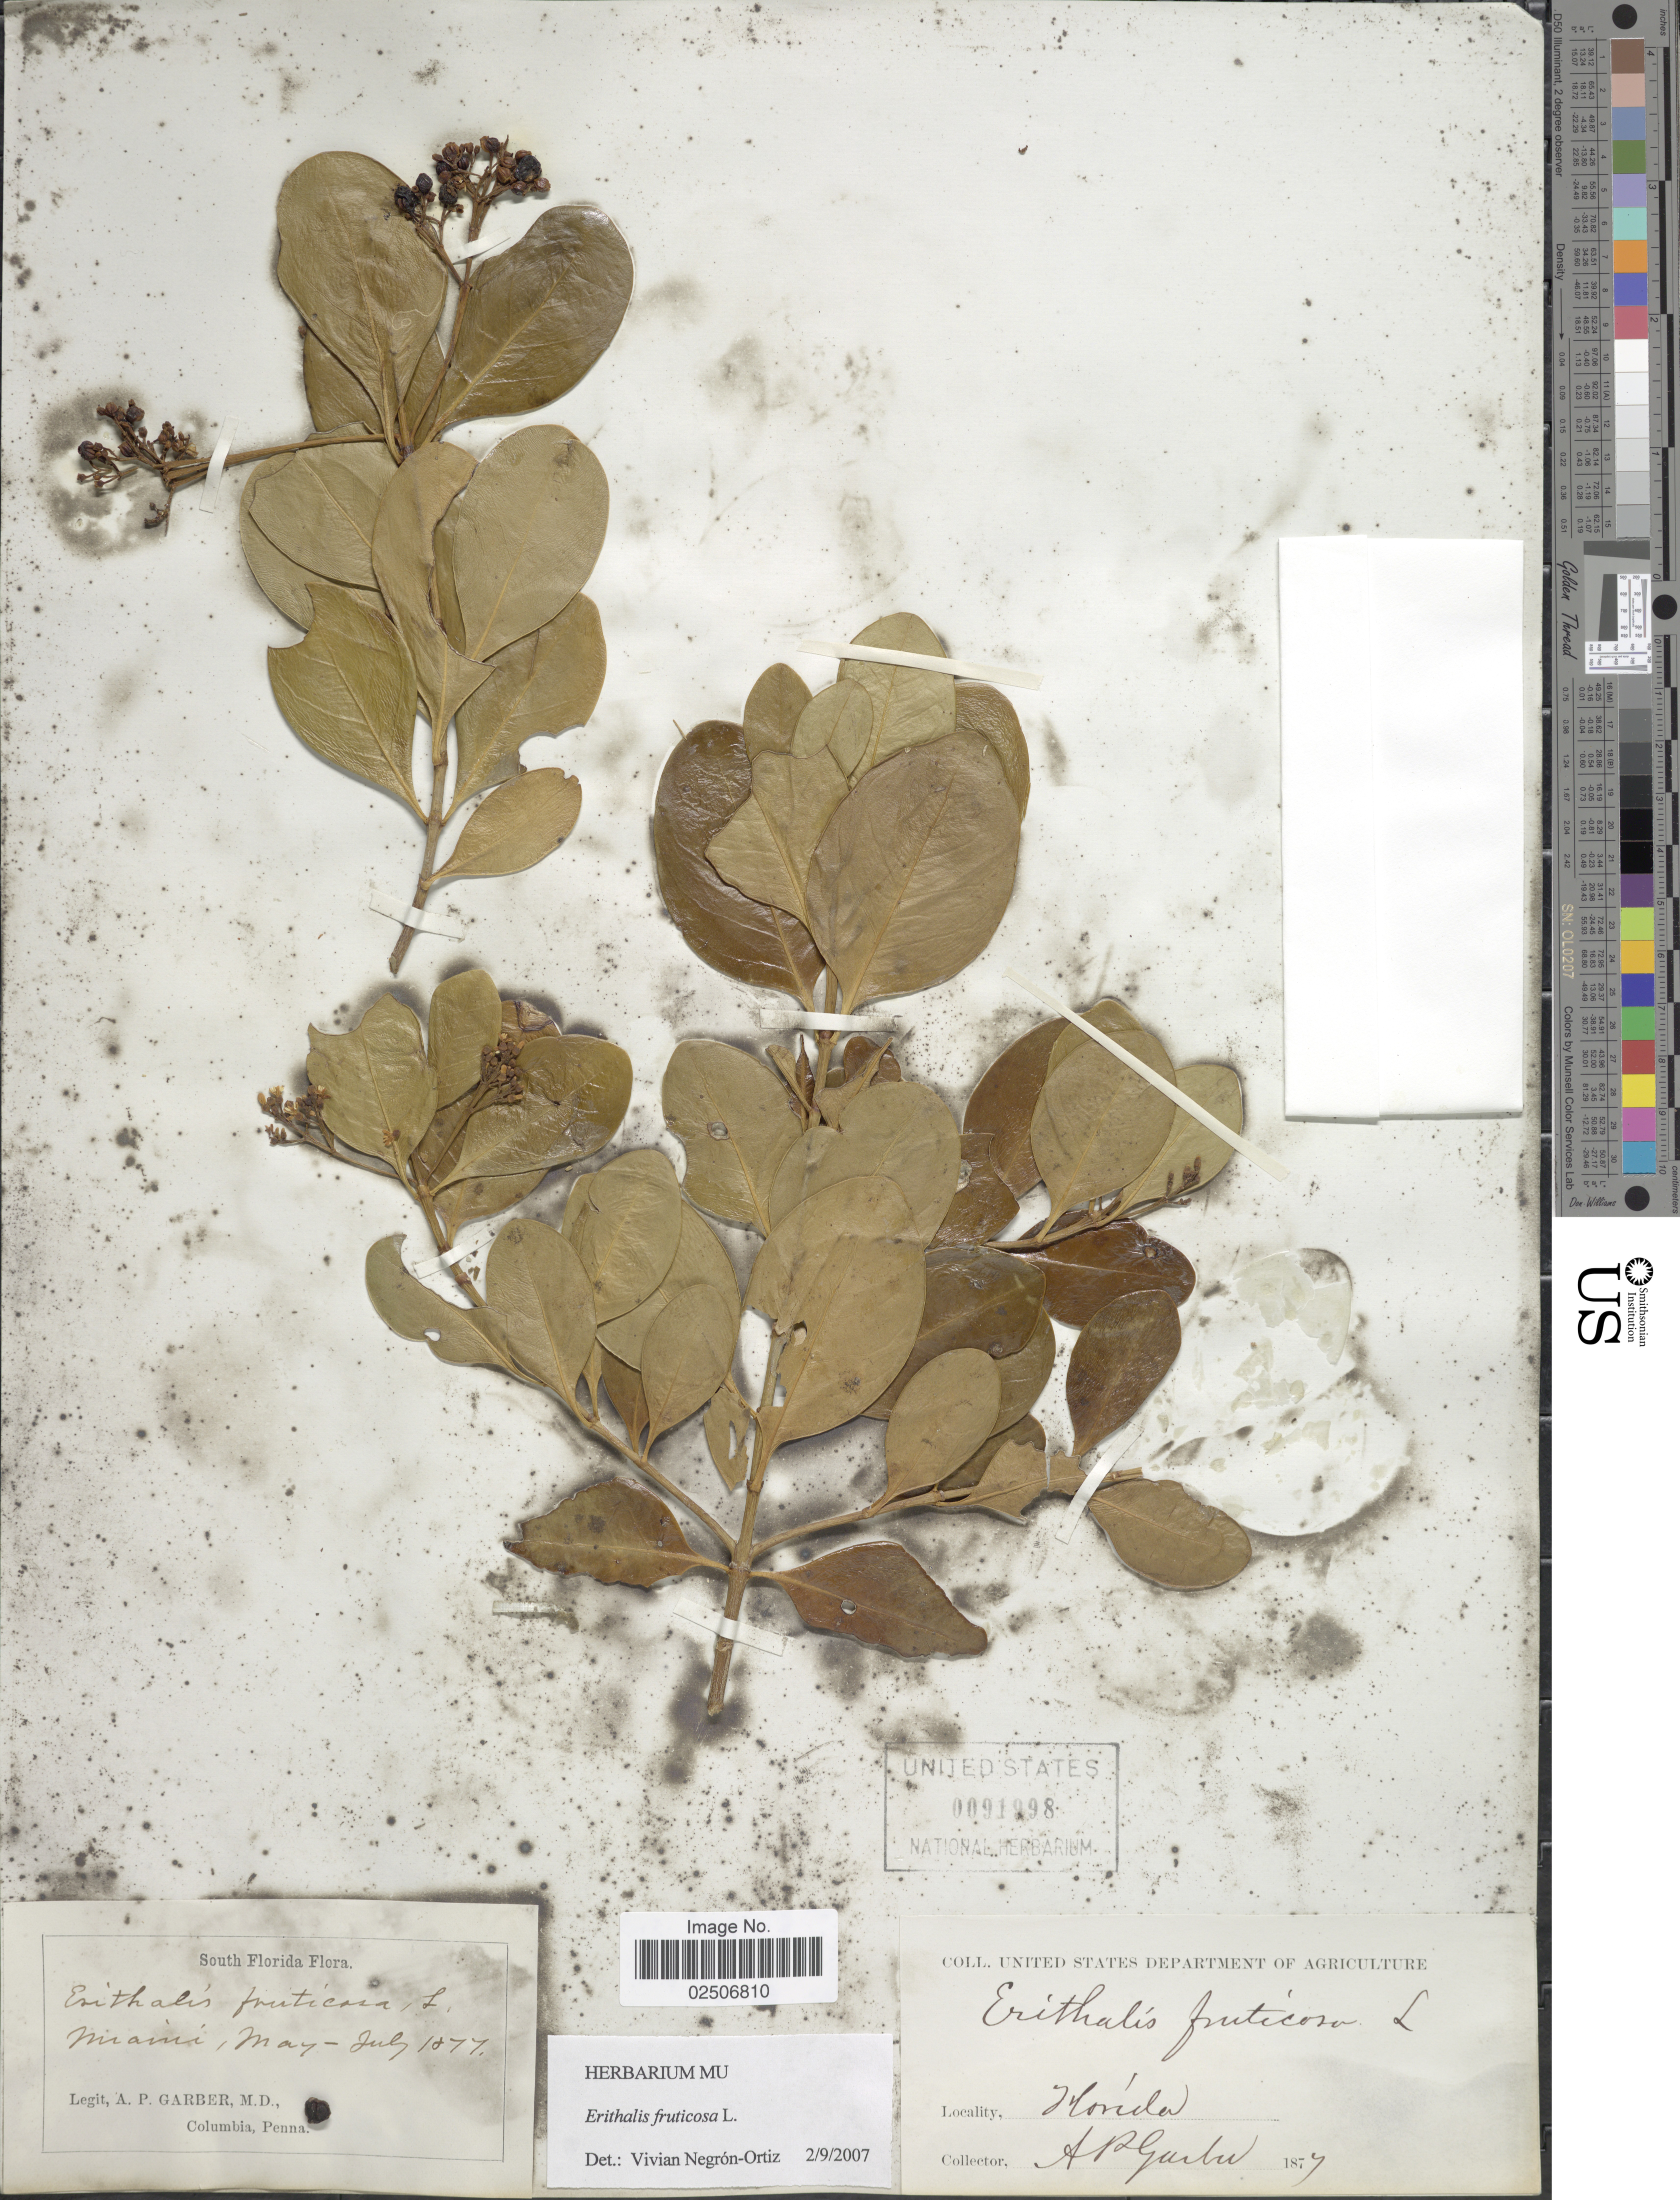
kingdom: Plantae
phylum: Tracheophyta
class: Magnoliopsida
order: Gentianales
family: Rubiaceae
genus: Erithalis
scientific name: Erithalis fruticosa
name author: L.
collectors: A. P. Garber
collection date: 1877-05/1877-07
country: United States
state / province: Florida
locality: South Florida, Miami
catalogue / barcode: US 91998